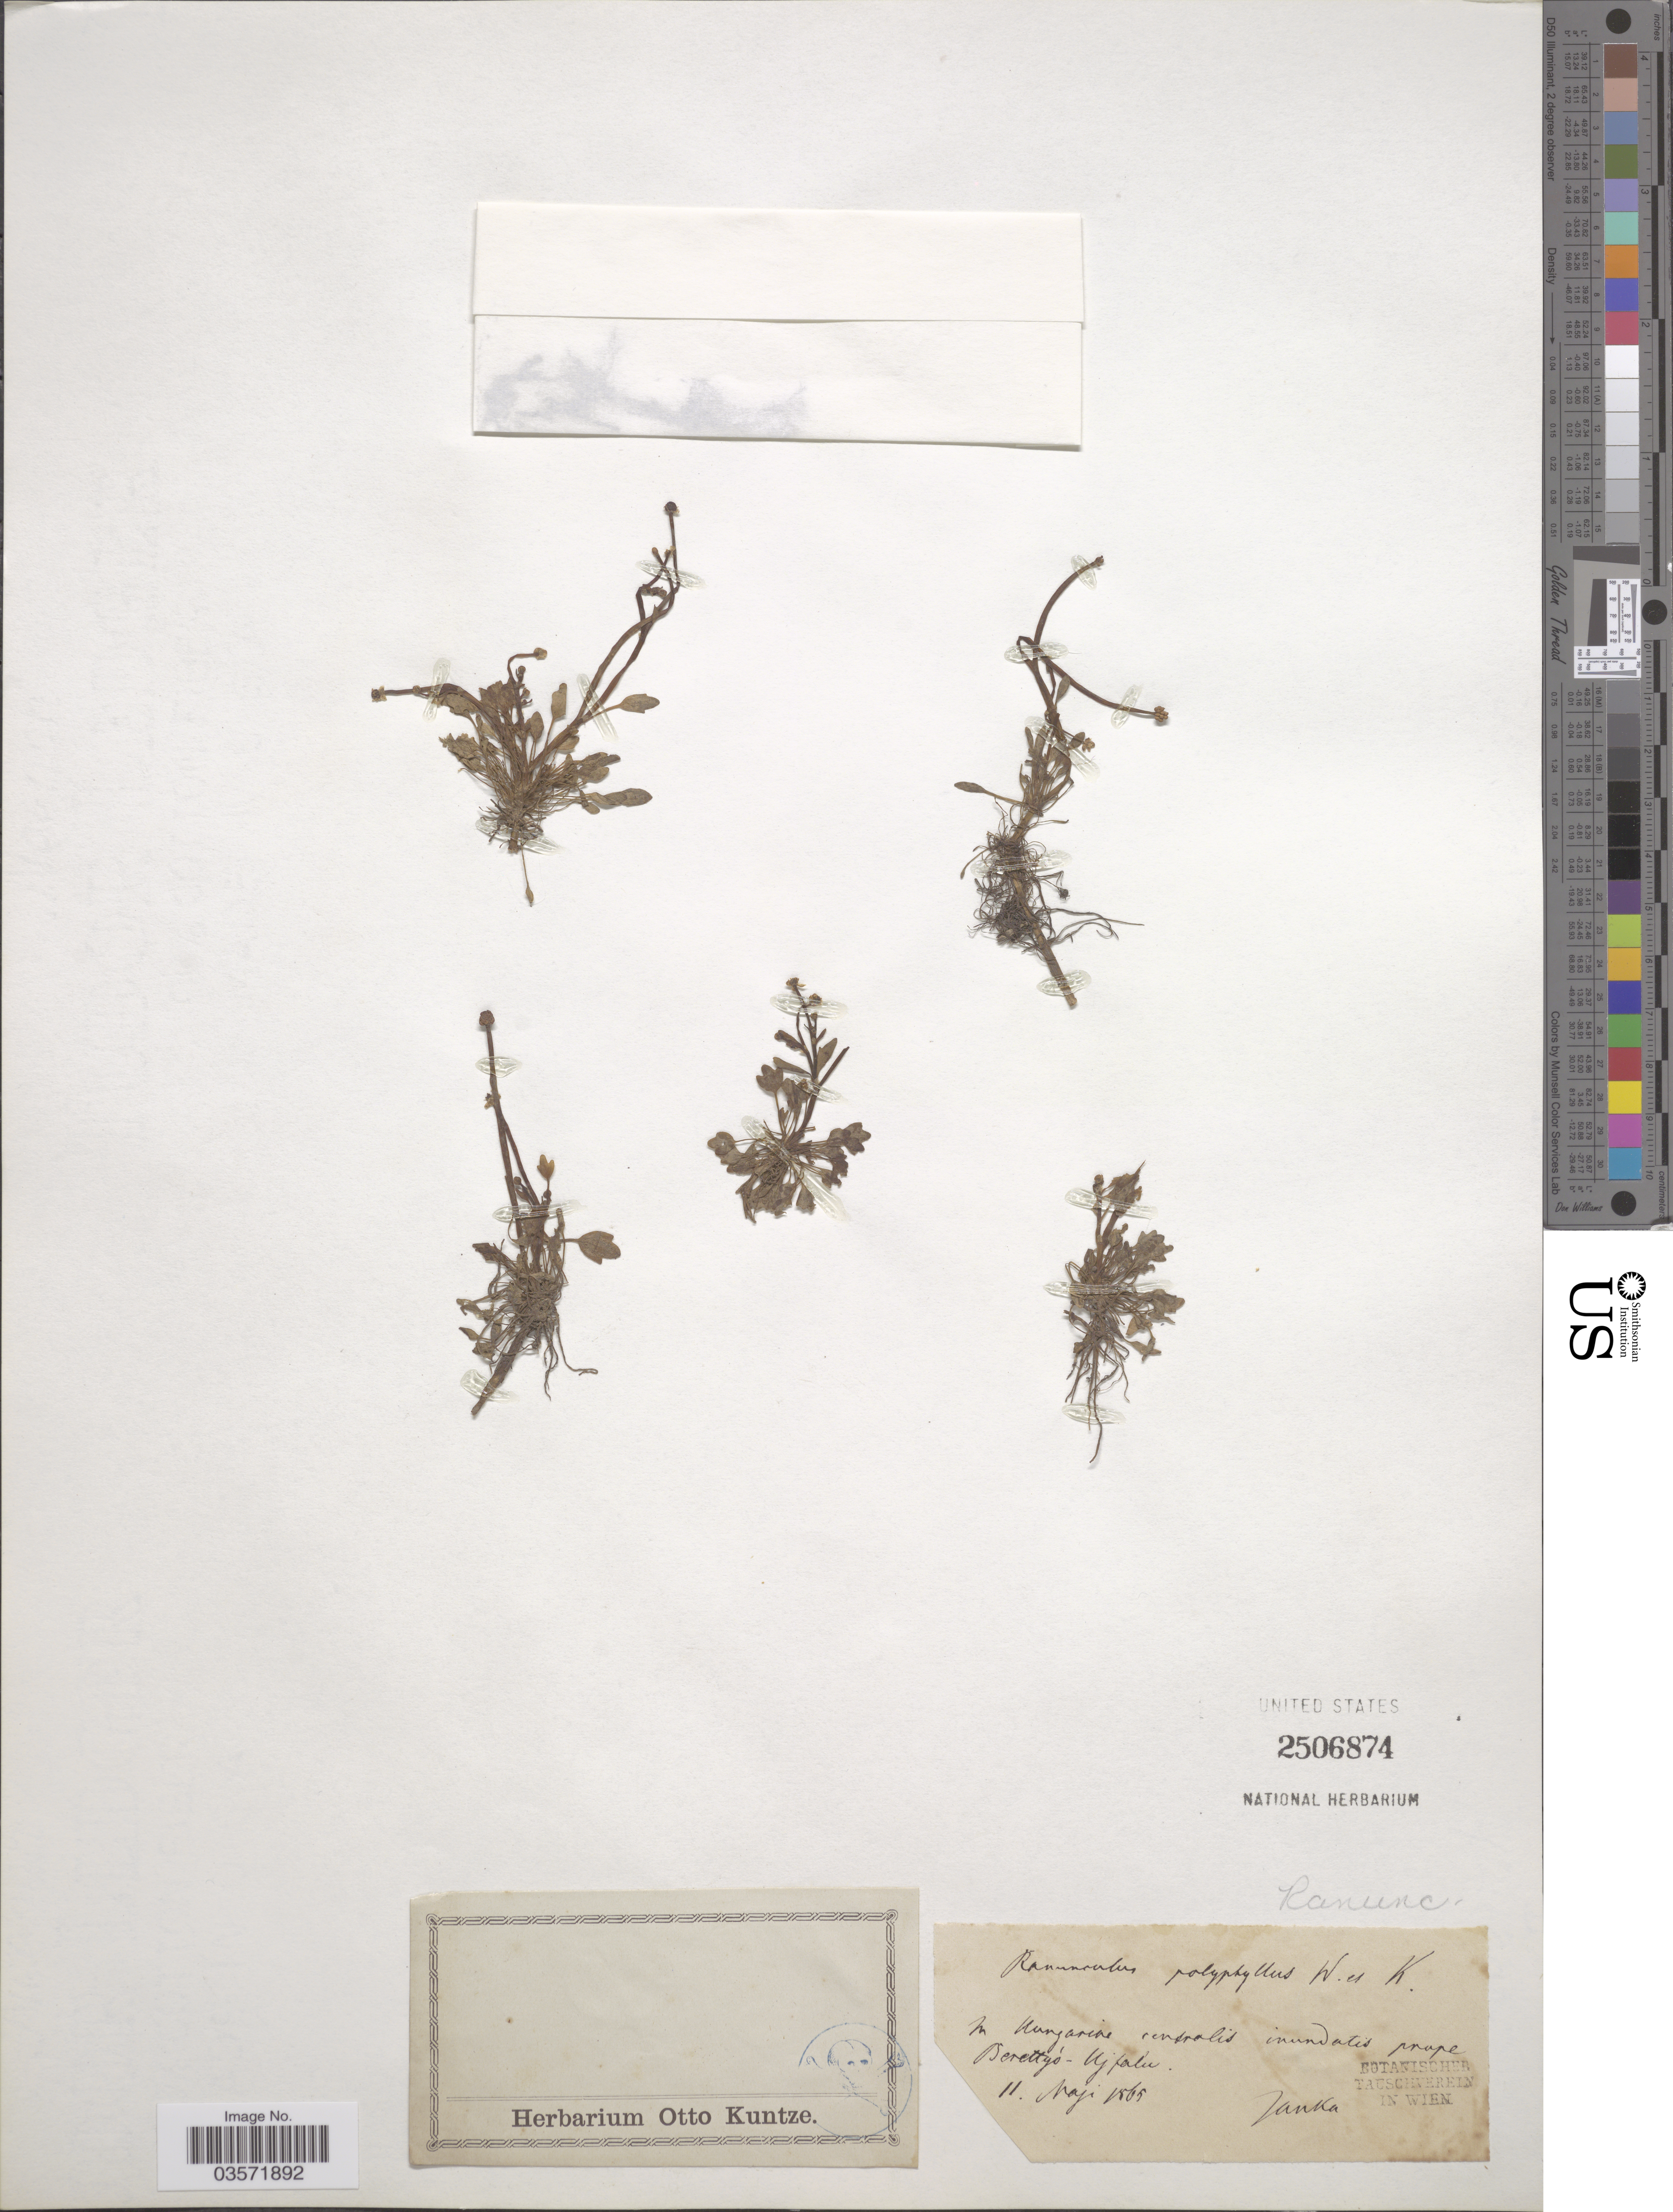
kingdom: Plantae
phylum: Tracheophyta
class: Magnoliopsida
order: Ranunculales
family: Ranunculaceae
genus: Ranunculus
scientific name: Ranunculus polyphyllus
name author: Waldst. & Kit. ex Willd.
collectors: V. Janka von Bulcs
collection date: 1865-05-11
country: Hungary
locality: In Hungariae centralis inundatis prope Berettyó-Ujfalu.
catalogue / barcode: US 2506874